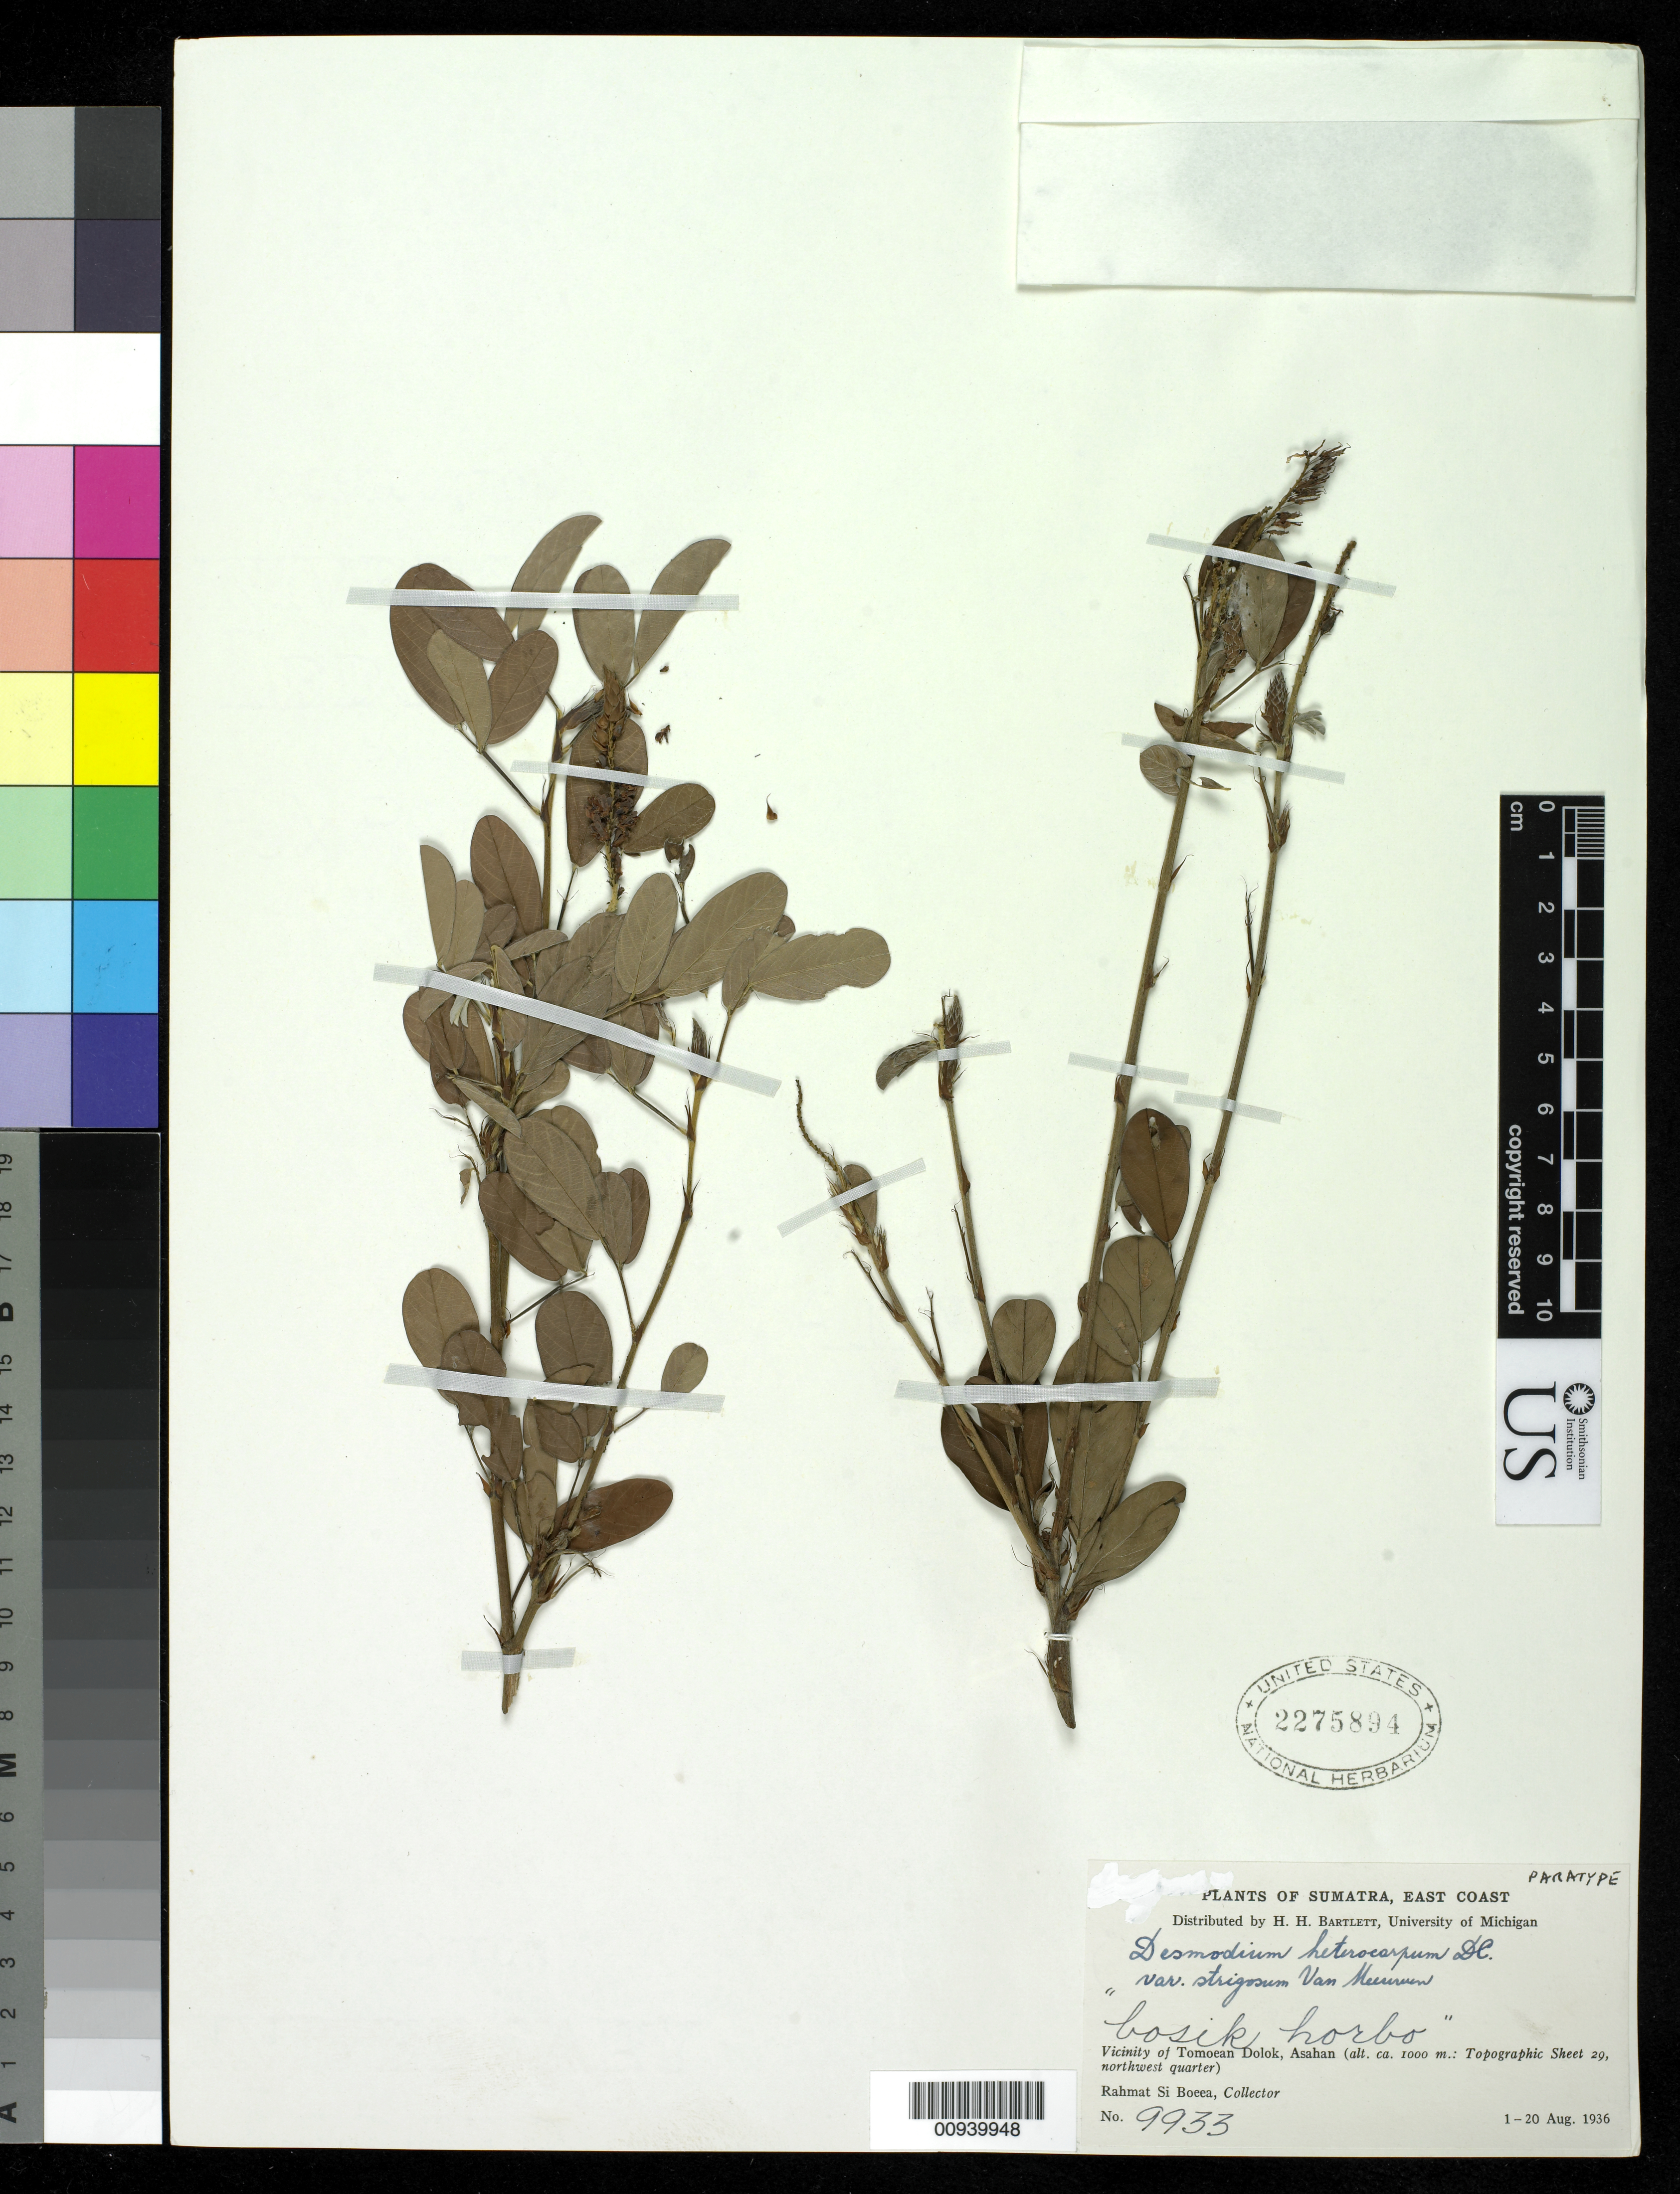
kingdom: Plantae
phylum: Tracheophyta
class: Magnoliopsida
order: Fabales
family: Fabaceae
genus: Grona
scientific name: Grona heterocarpos var. strigosa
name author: (Meeuwen) H. Ohashi & K. Ohashi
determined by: Strong, Mark T., (BOT), Smithsonian Institution - National Museum of Natural History (UNITED STATES)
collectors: Rahmat Si Boeea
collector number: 9933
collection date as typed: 01 Aug 1936 to 20 Aug 1936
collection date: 1936-08-01/1936-08-20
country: Indonesia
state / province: Sumatra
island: Sumatra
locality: East Coast Vicinity of Tomoean Dolok, Asahan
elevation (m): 1000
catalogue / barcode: US 2275894